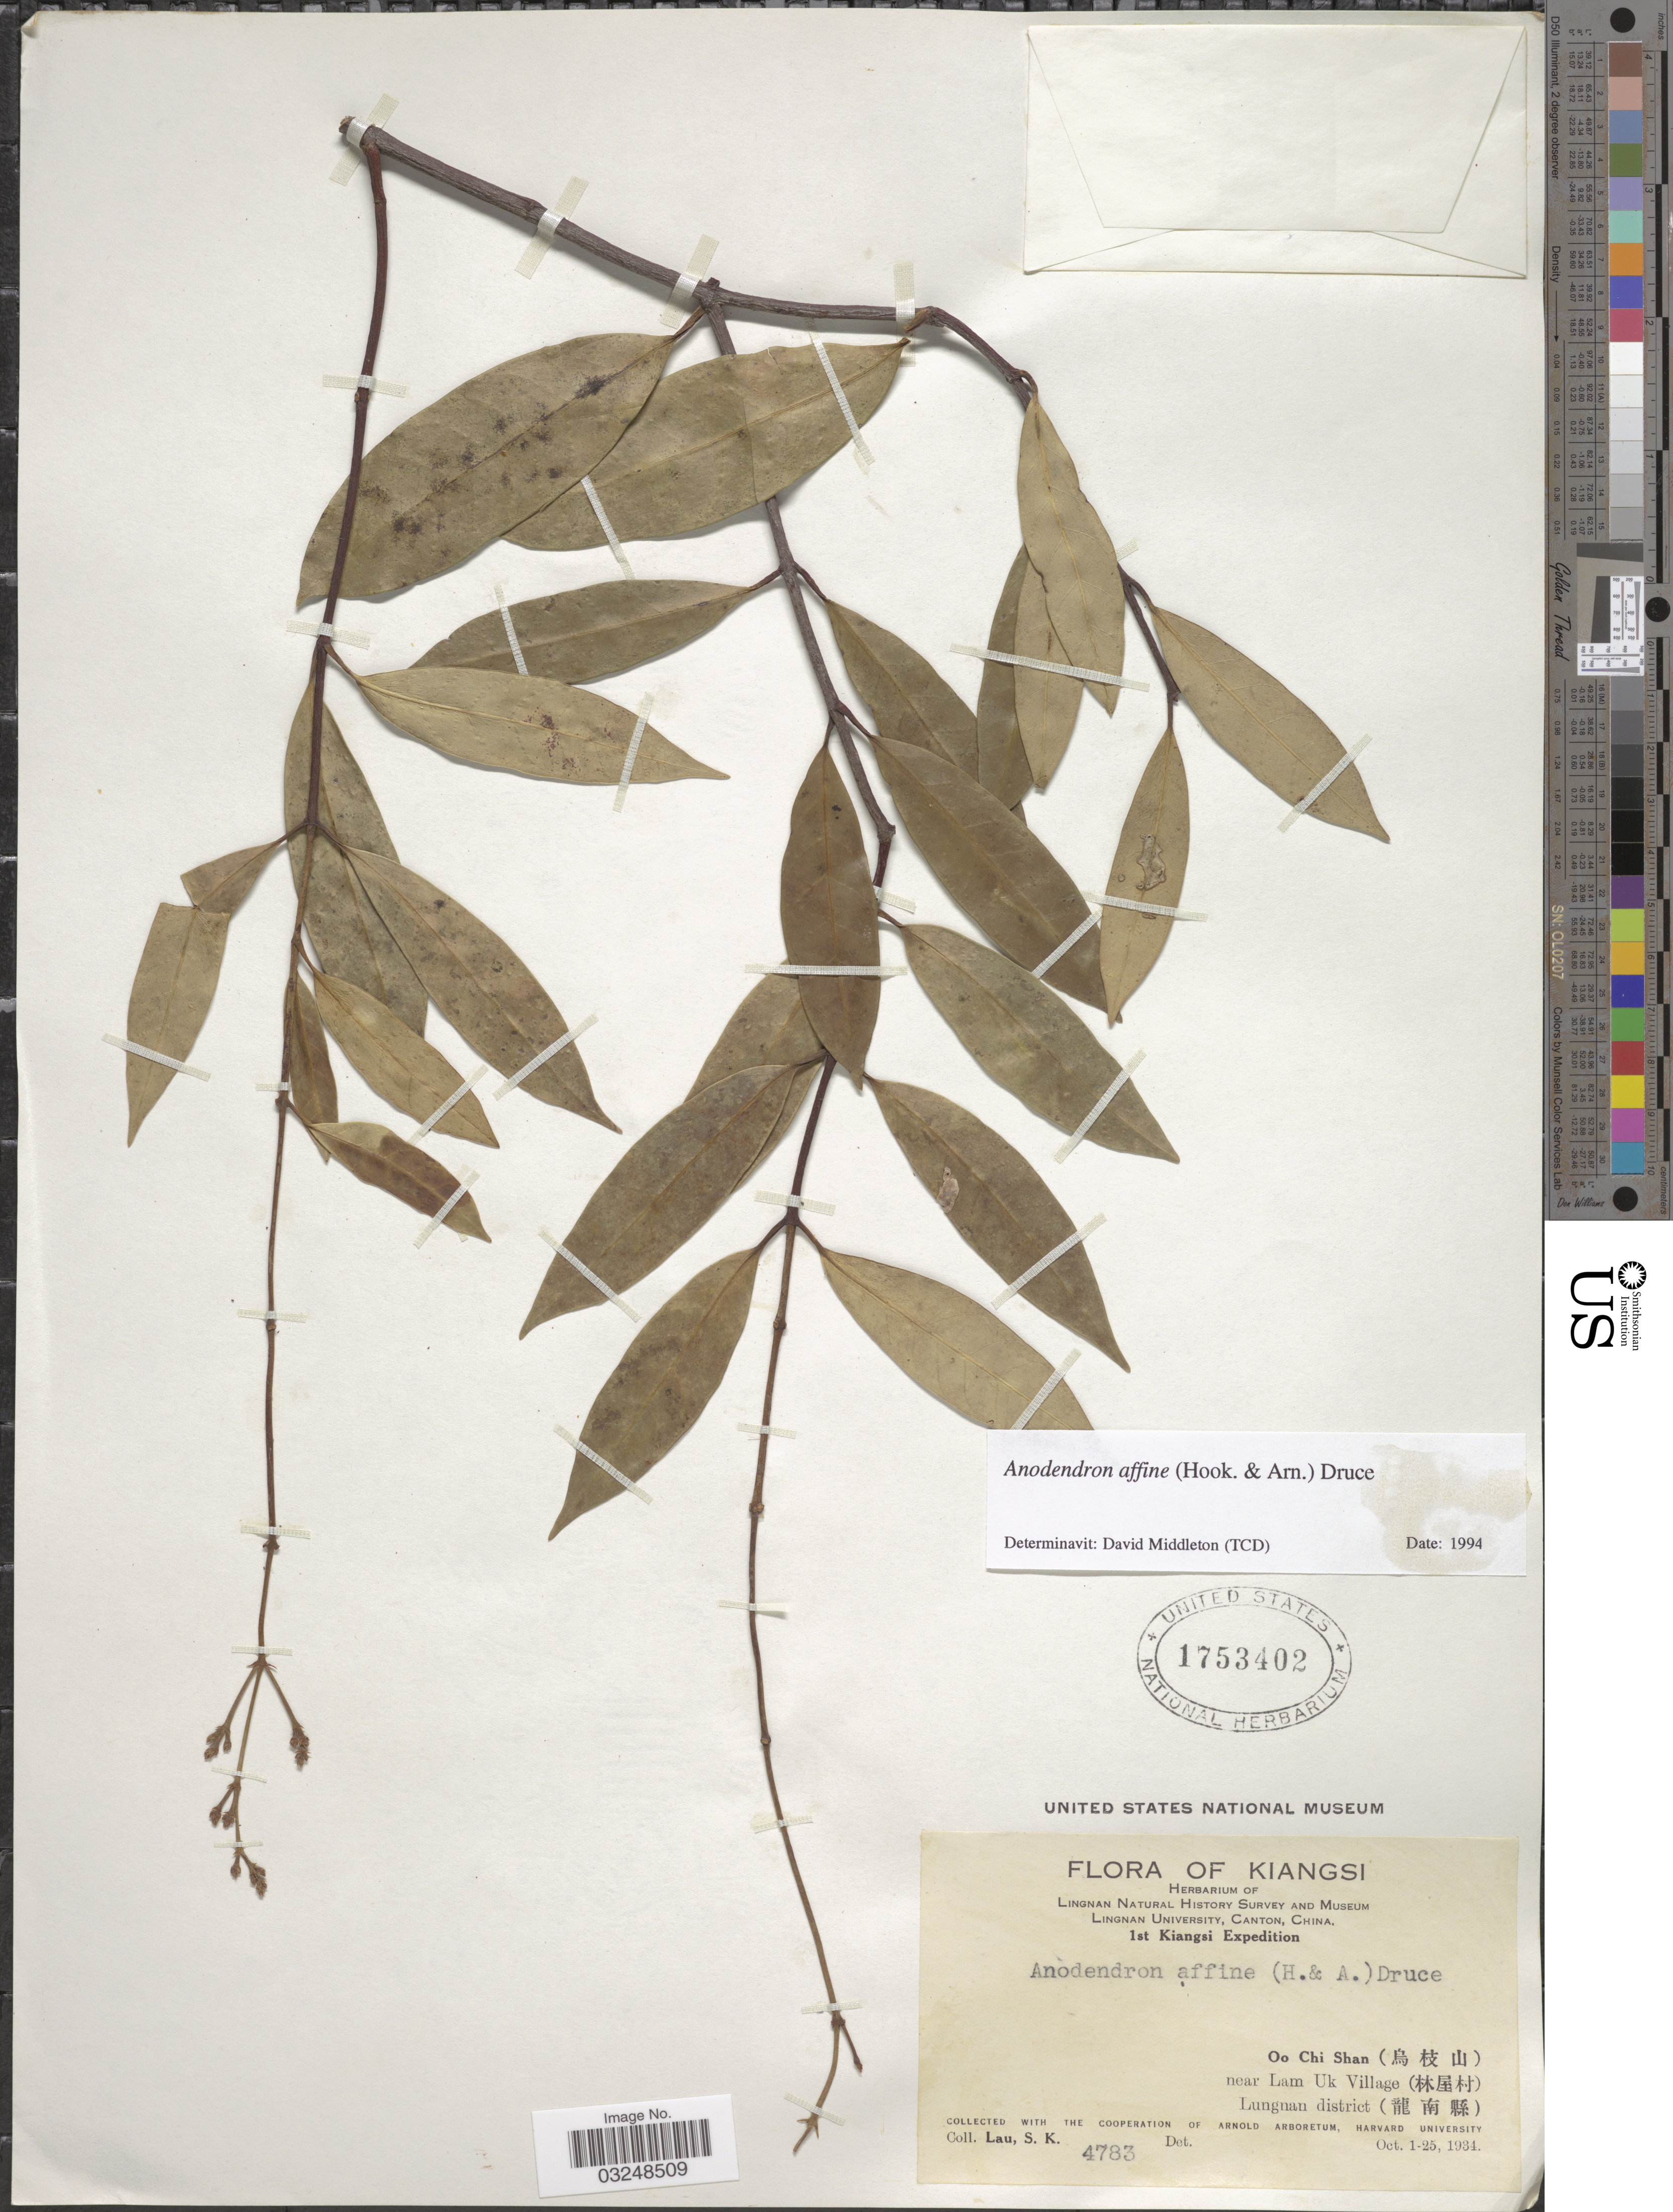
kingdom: Plantae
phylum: Tracheophyta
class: Magnoliopsida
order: Gentianales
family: Apocynaceae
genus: Anodendron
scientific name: Anodendron affine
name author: (Hook. & Arn.) Druce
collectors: S. K. Lau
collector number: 4783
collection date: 1934-10-01/1934-10-25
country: China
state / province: Jiangxi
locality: Kiangsi, Oo Chi Shan, near Lam Uk Village, Lungnan district.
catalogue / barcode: US 1753402